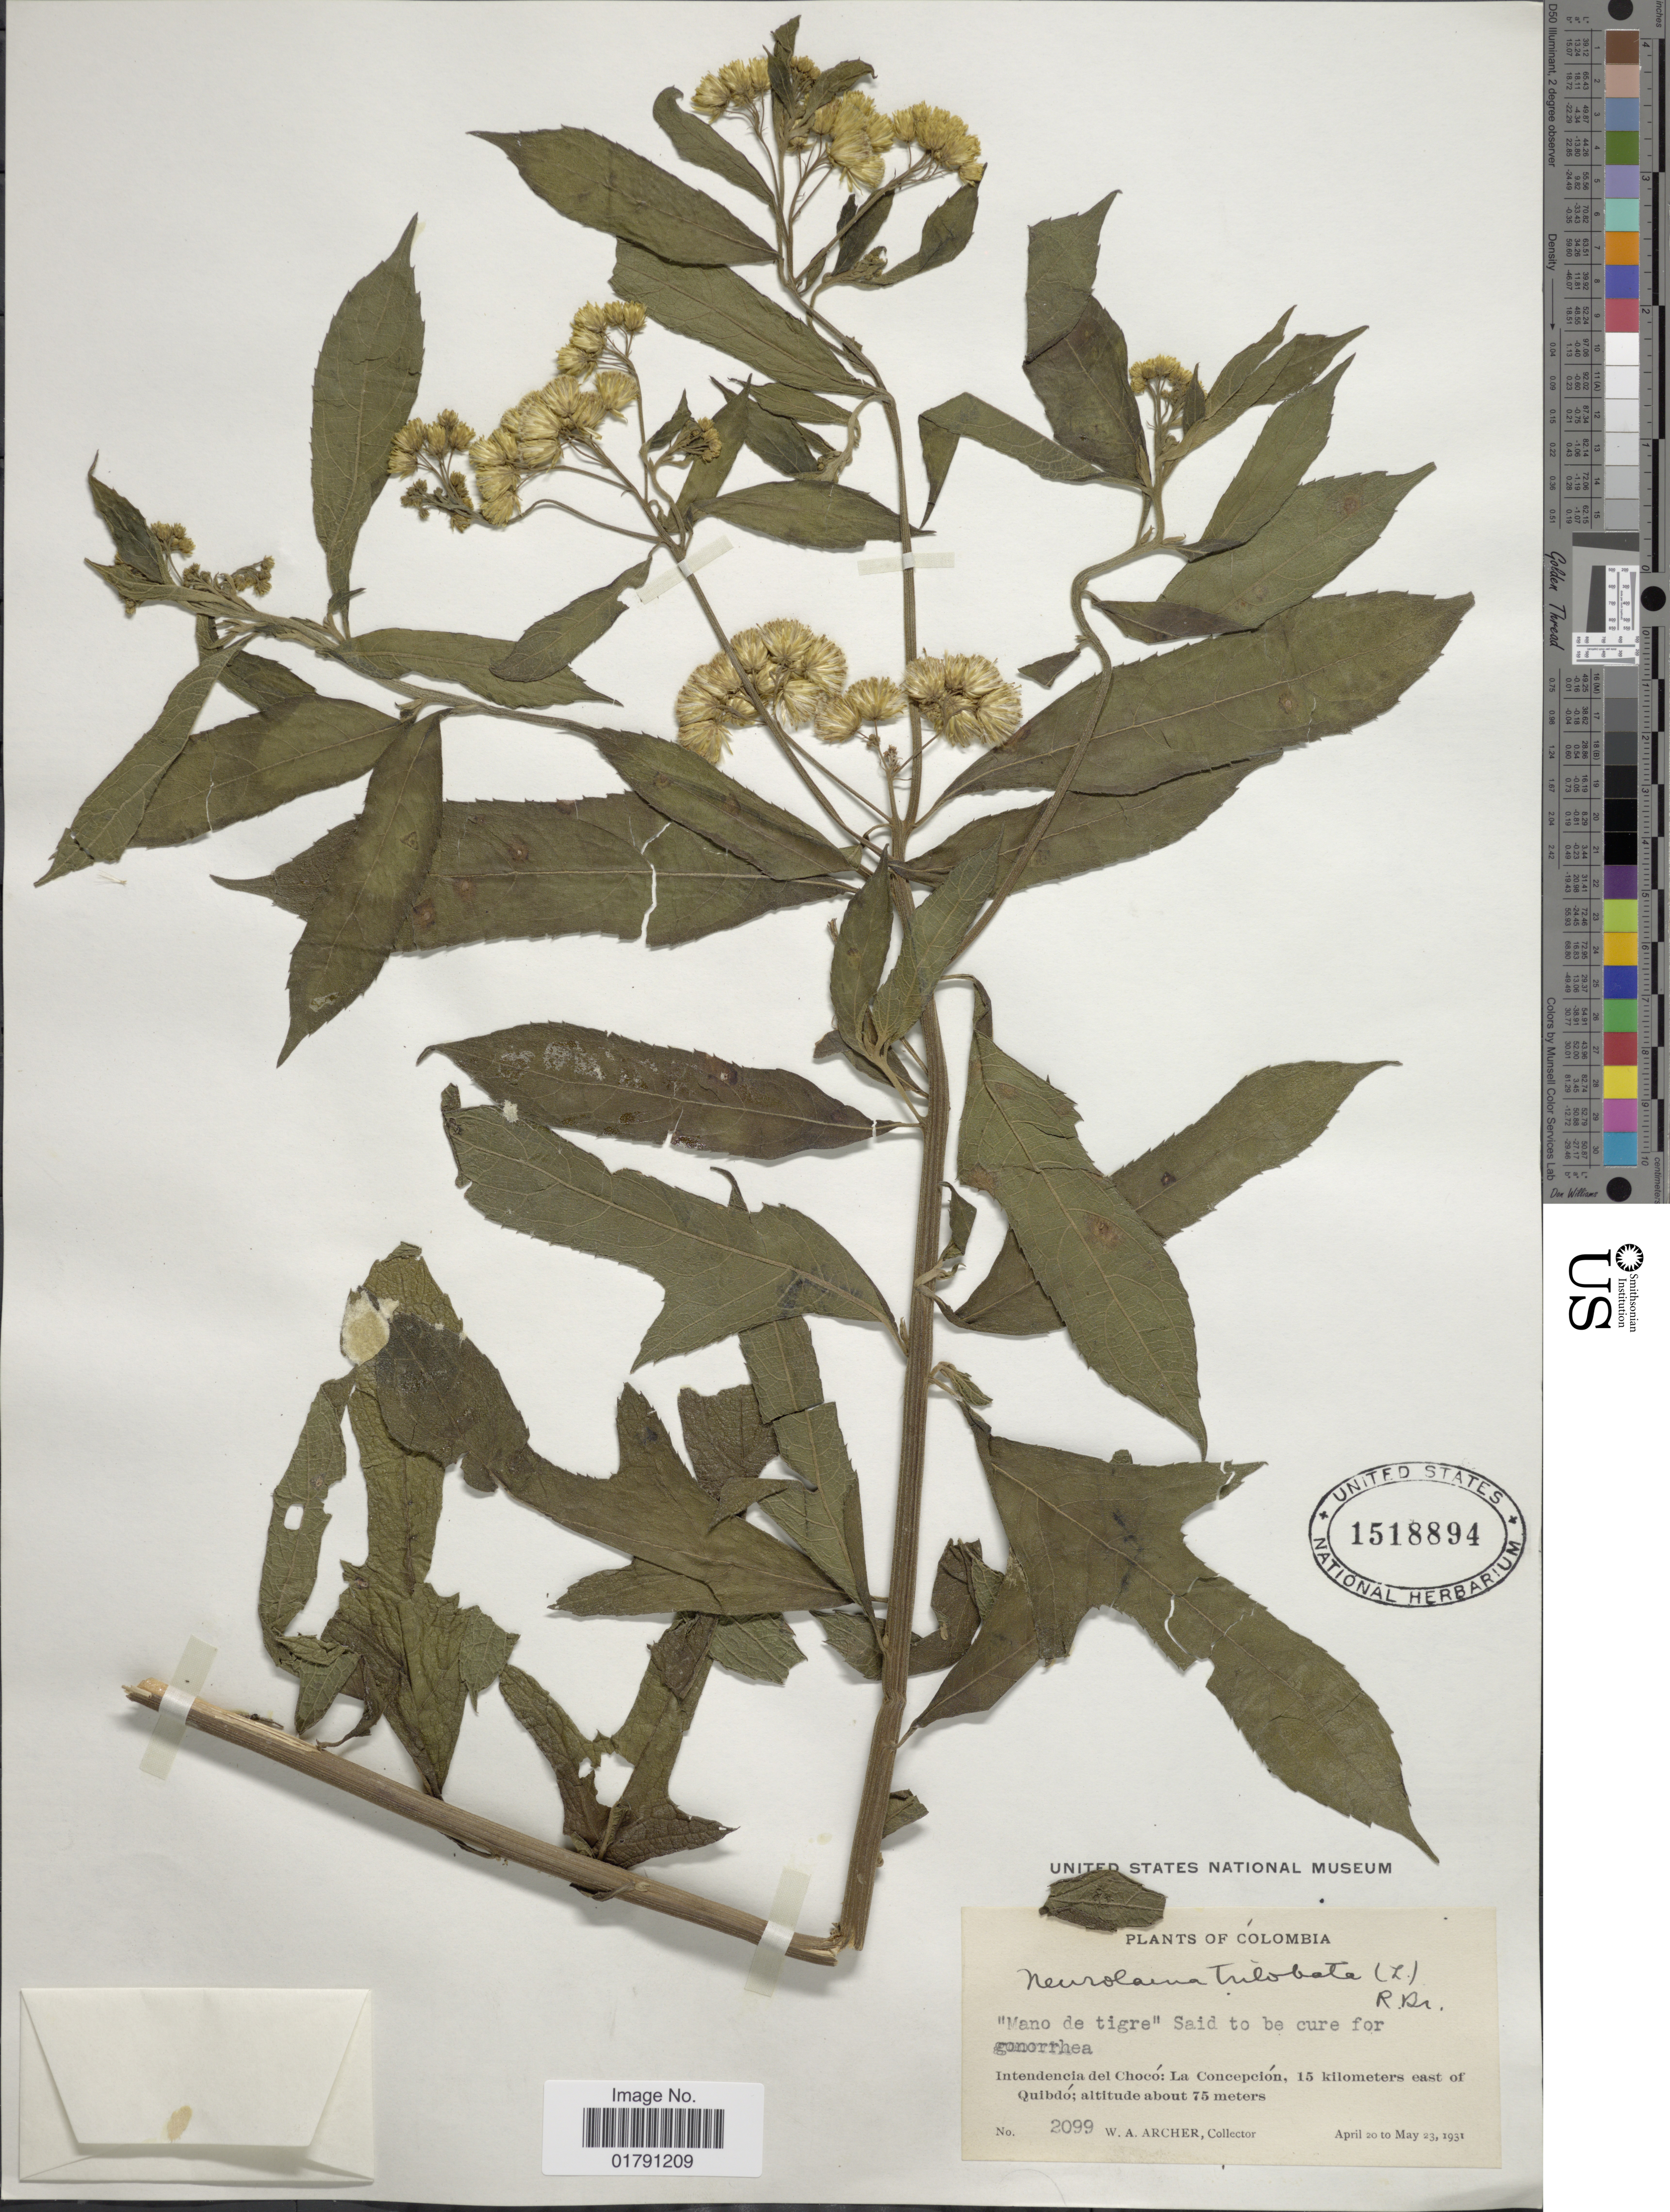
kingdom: Plantae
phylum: Tracheophyta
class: Magnoliopsida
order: Asterales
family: Asteraceae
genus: Neurolaena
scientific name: Neurolaena lobata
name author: (L.) R. Br. ex Cass.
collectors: W. A. Archer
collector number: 2099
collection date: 1931-04-20/1931-05-23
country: Colombia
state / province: Chocó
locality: La Concepcion, 15 kilometers east of Quibdo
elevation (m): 75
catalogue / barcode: US 1518894